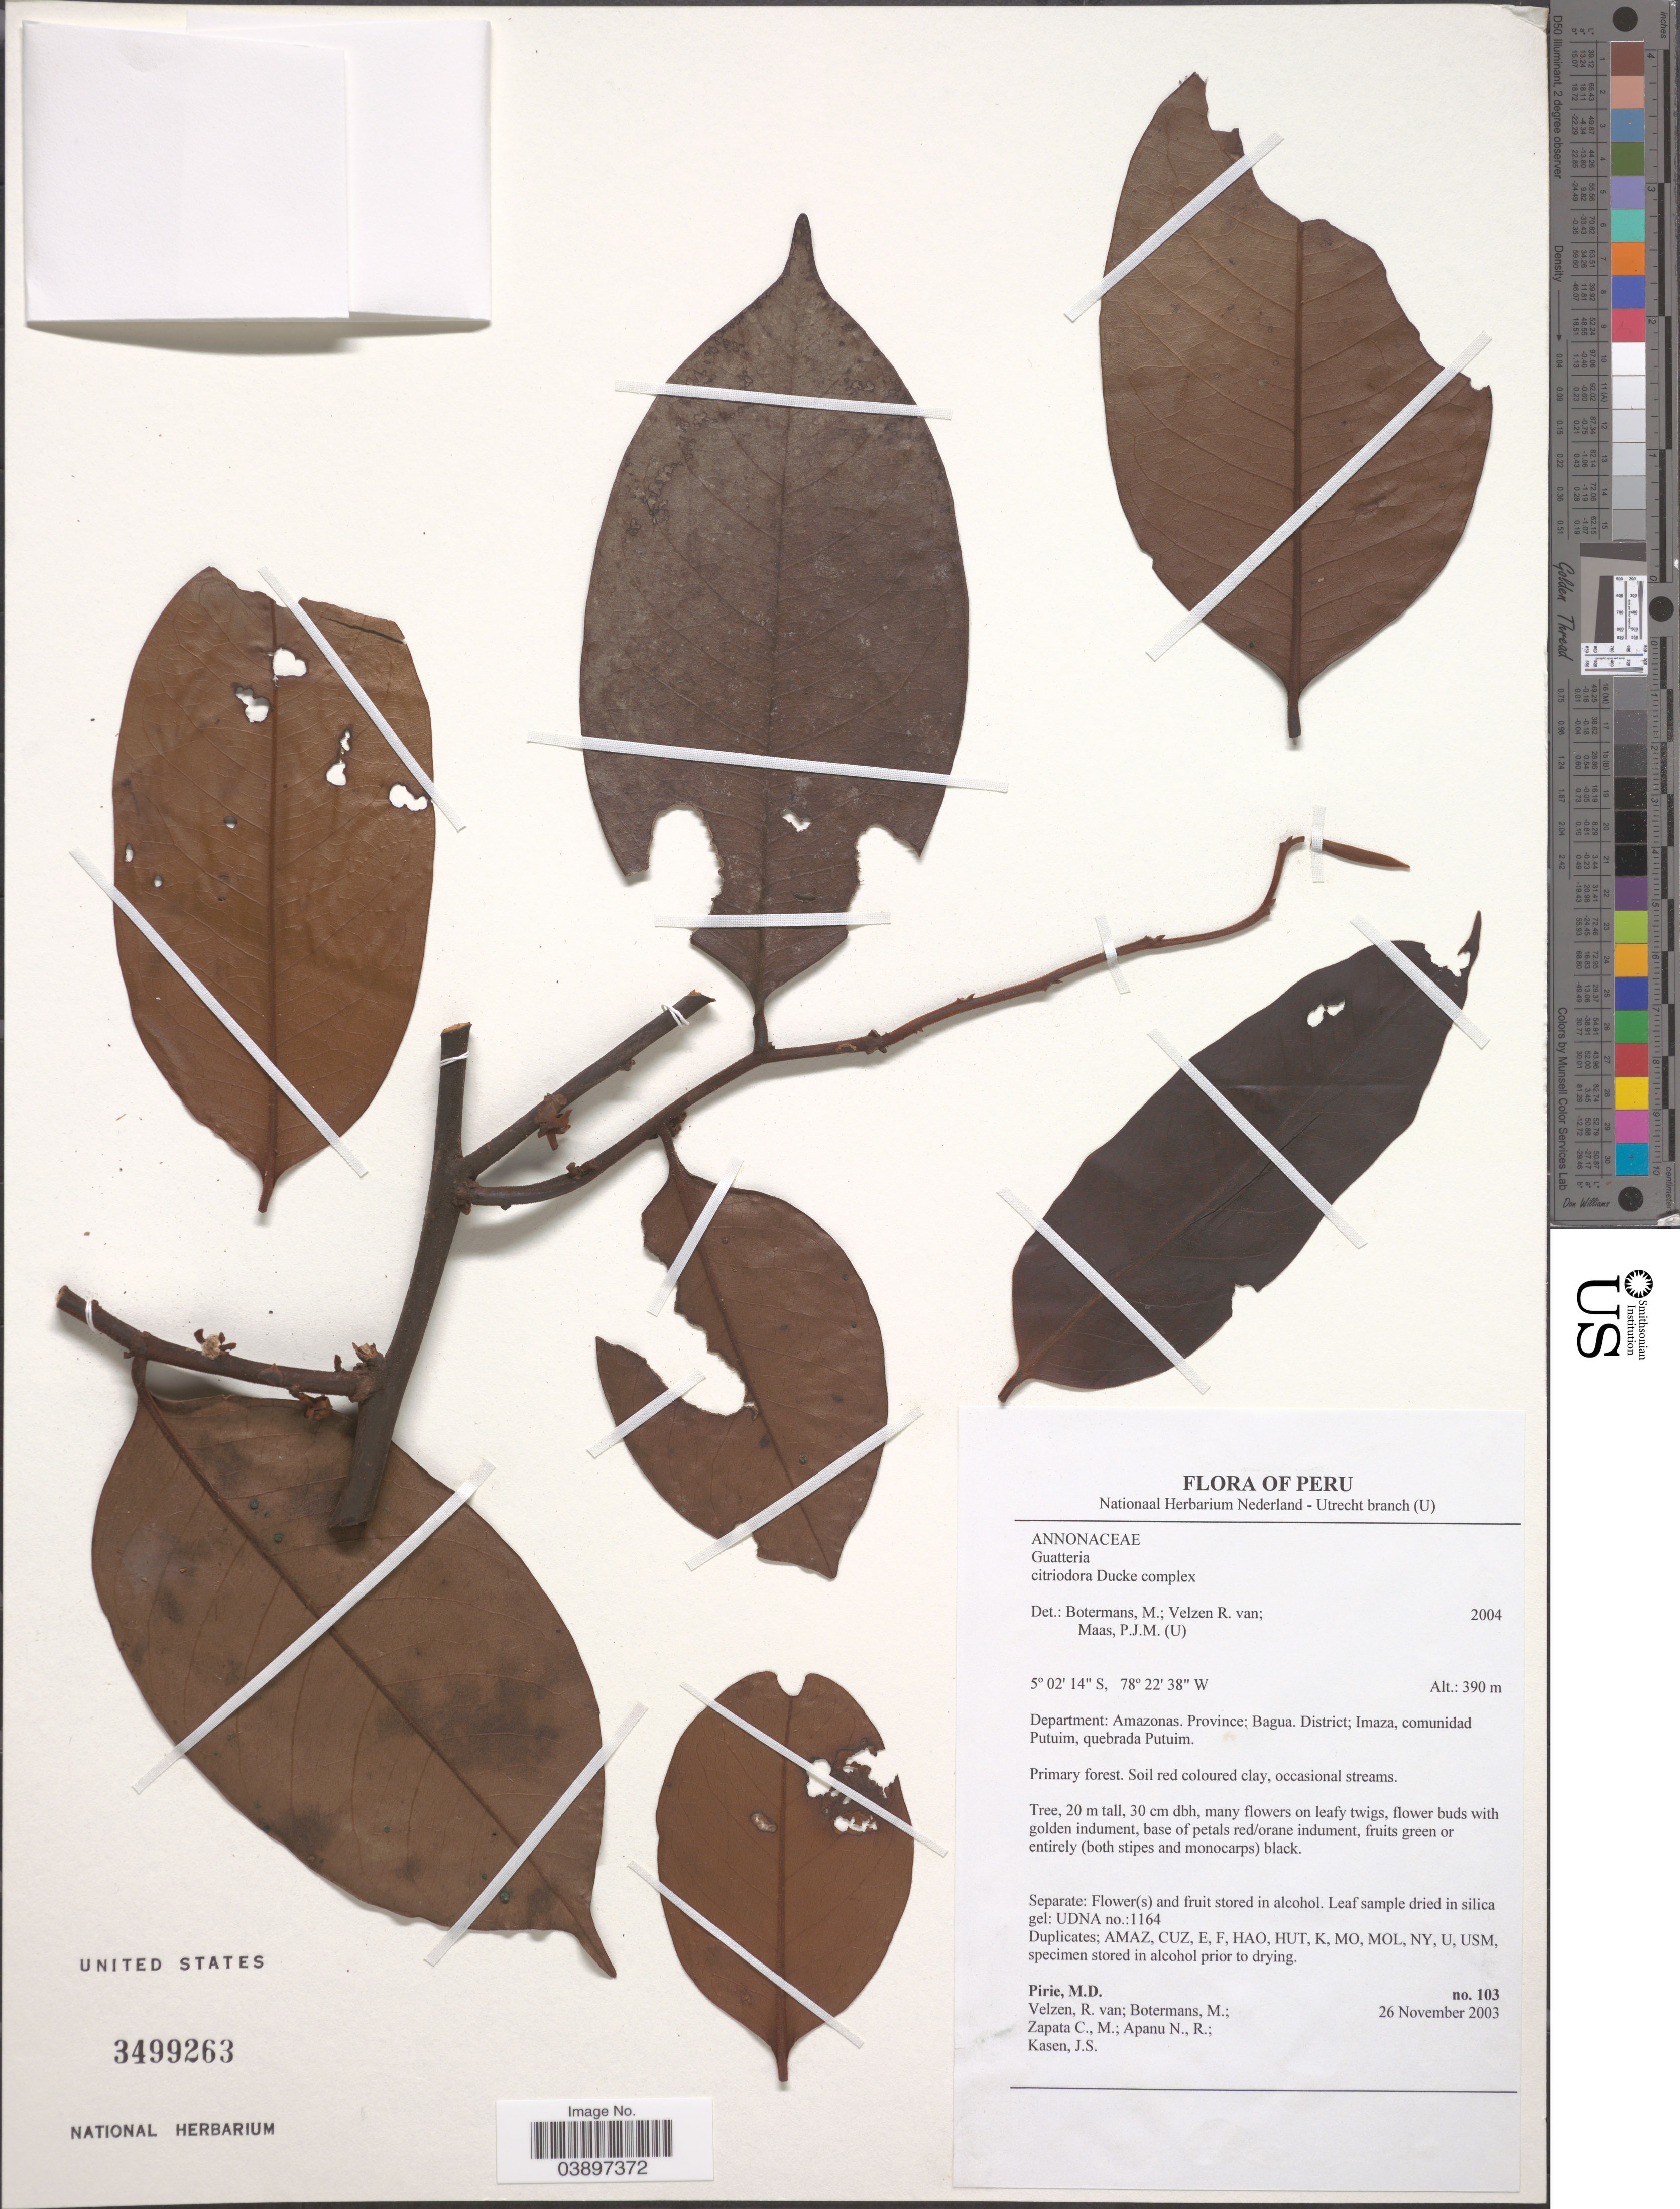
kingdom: Plantae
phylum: Tracheophyta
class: Magnoliopsida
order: Magnoliales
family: Annonaceae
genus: Guatteria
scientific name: Guatteria citriodora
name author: Ducke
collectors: M. Pirie, R. Velzen, M. Botermans, M. Zapata Cruz & et al.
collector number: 103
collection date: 2003-11-26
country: Peru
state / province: Amazonas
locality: Department: Amazonas. Province: Bagua. District; Imaza, comunidad Putuim, quebrada Putuim.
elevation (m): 390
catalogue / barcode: US 3499263